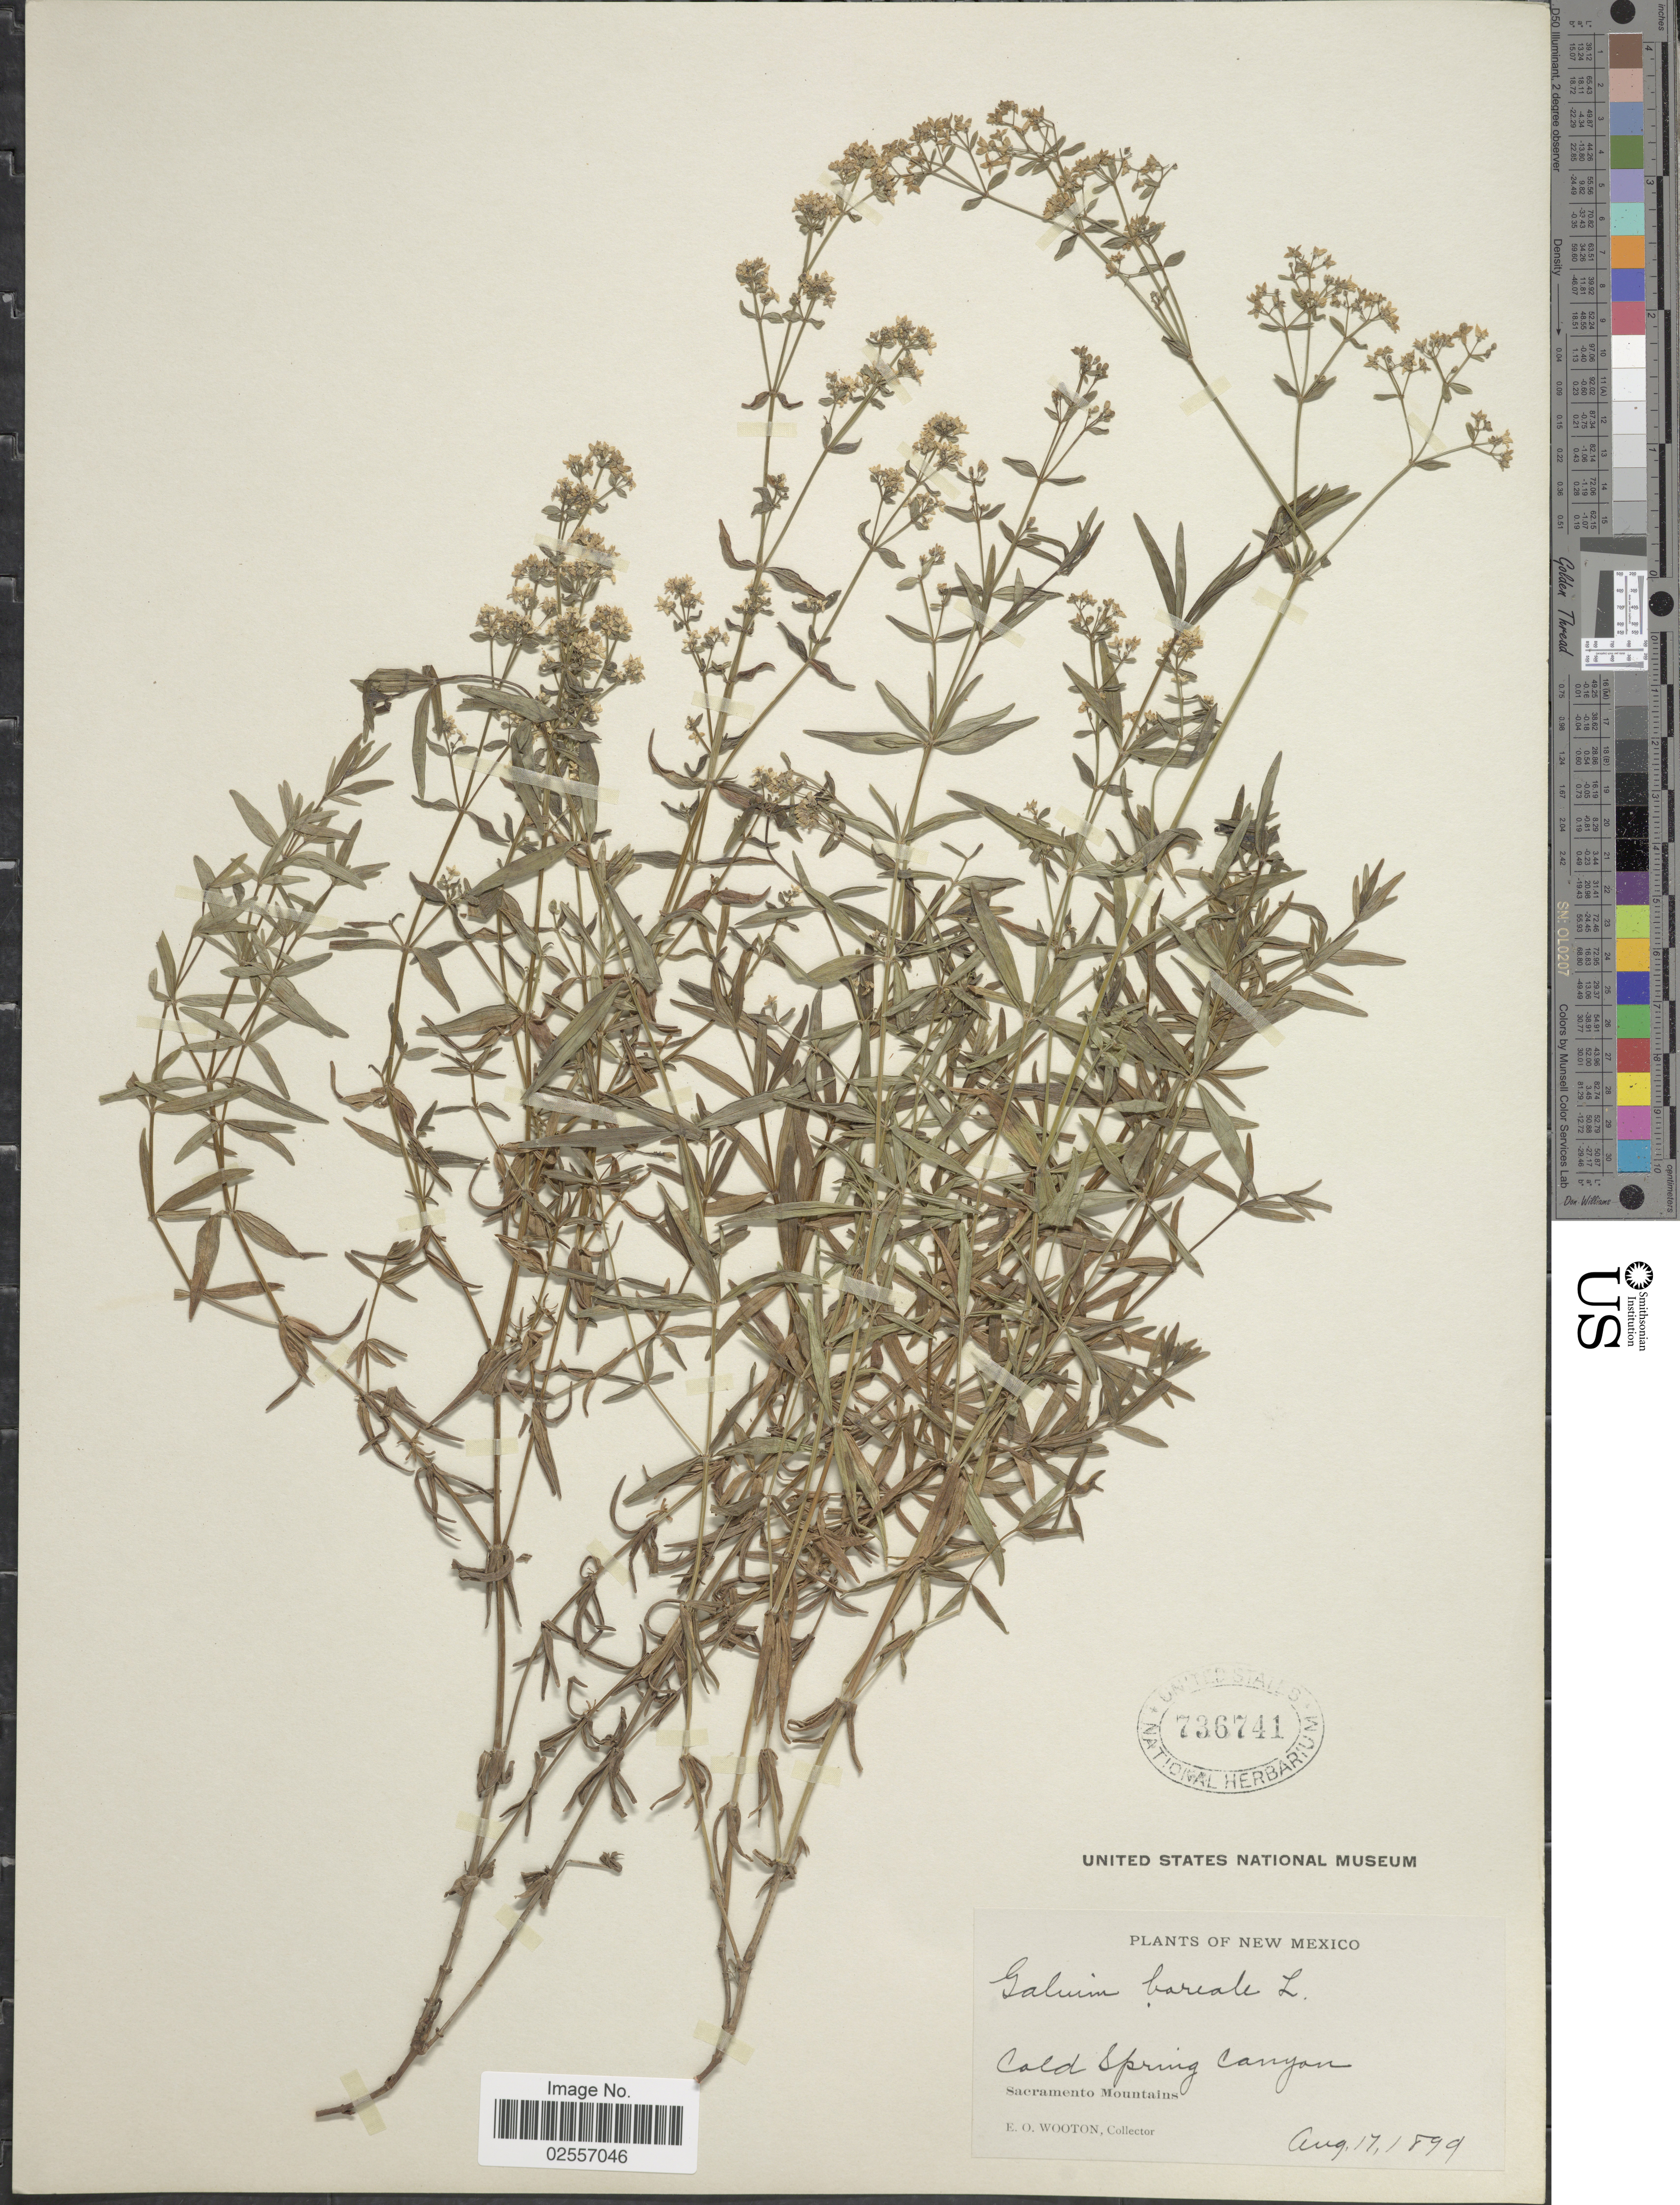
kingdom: Plantae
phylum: Tracheophyta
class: Magnoliopsida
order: Gentianales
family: Rubiaceae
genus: Galium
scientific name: Galium boreale L.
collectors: E. O. Wooton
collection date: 1899-08-17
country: United States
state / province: New Mexico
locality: Cold Spring Canyon. Sacramento Mountains.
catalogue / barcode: US 736741